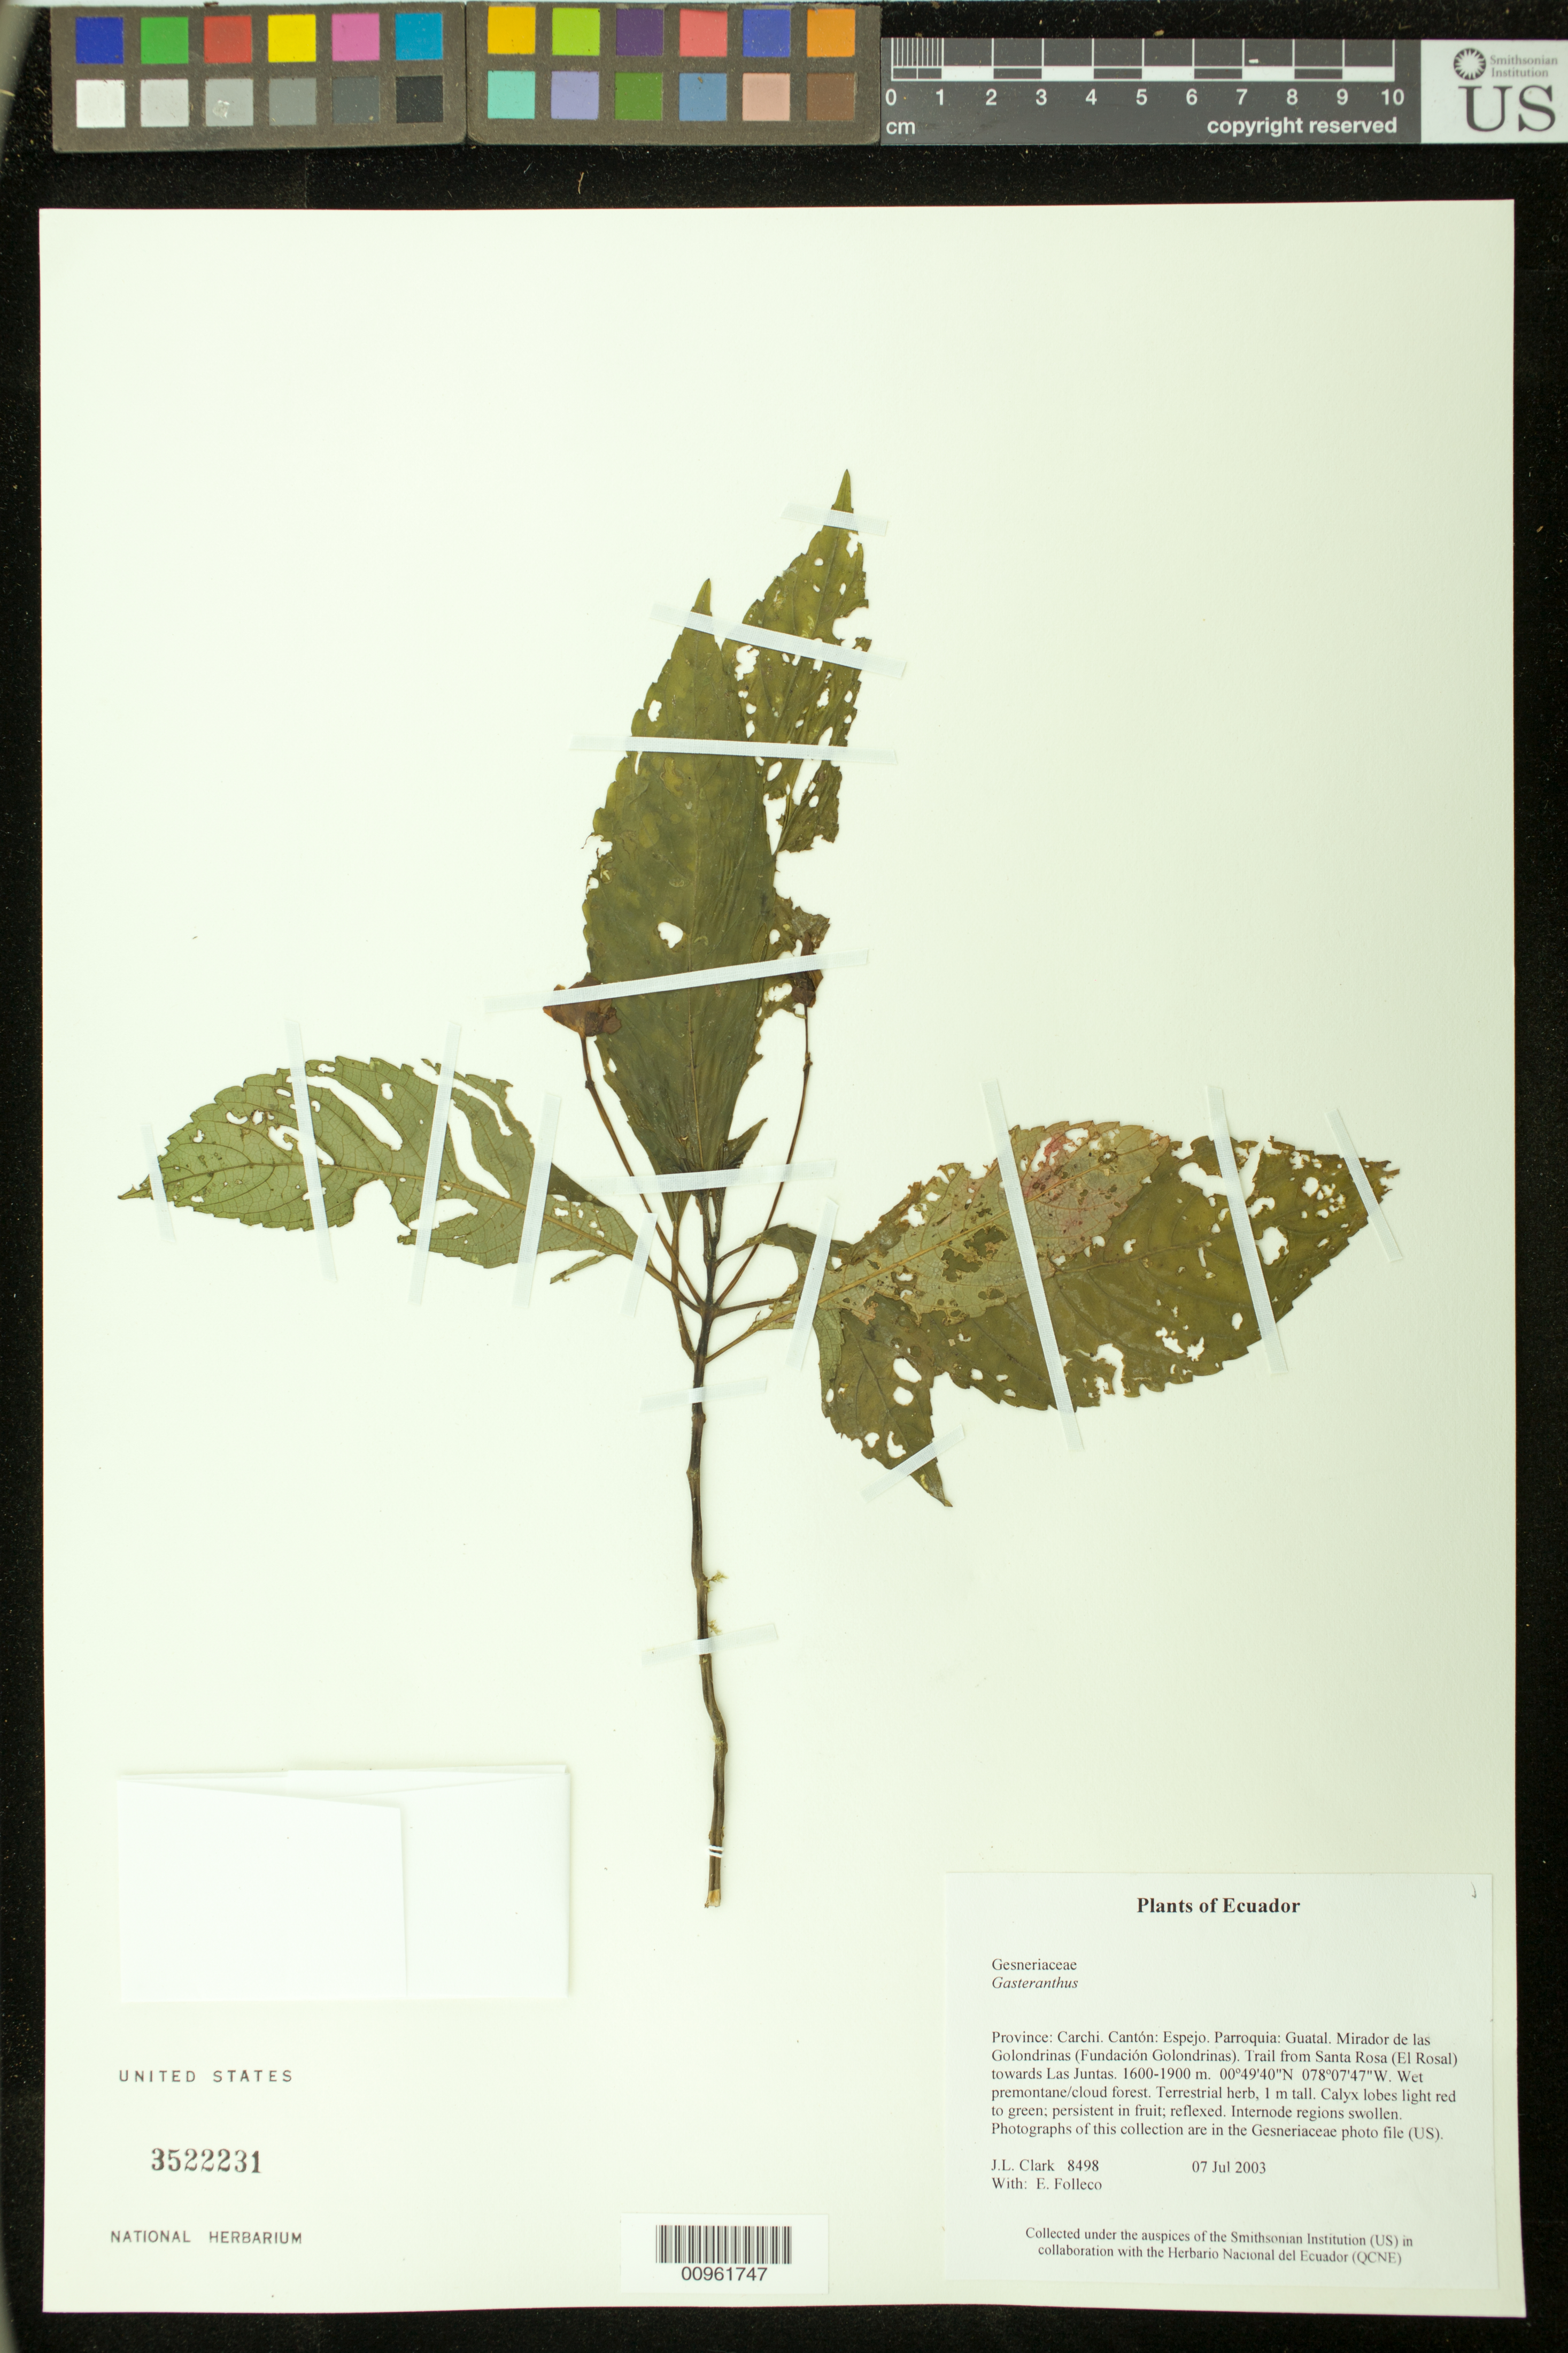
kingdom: Plantae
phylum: Tracheophyta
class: Magnoliopsida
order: Lamiales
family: Gesneriaceae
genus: Gasteranthus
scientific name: Gasteranthus sp.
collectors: J. L. Clark & E. Folleco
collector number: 8498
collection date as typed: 07 Jul 2003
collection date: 2003-07-07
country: Ecuador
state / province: Carchi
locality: Espejo. Parroquia: Guatal. Mirador de las Golondrinas (Fundación Golondrinas). Trail from Santa Rosa (El Rosal) towards Las Juntas.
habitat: Wet premontane/cloud forest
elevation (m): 1600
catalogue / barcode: US 3522231